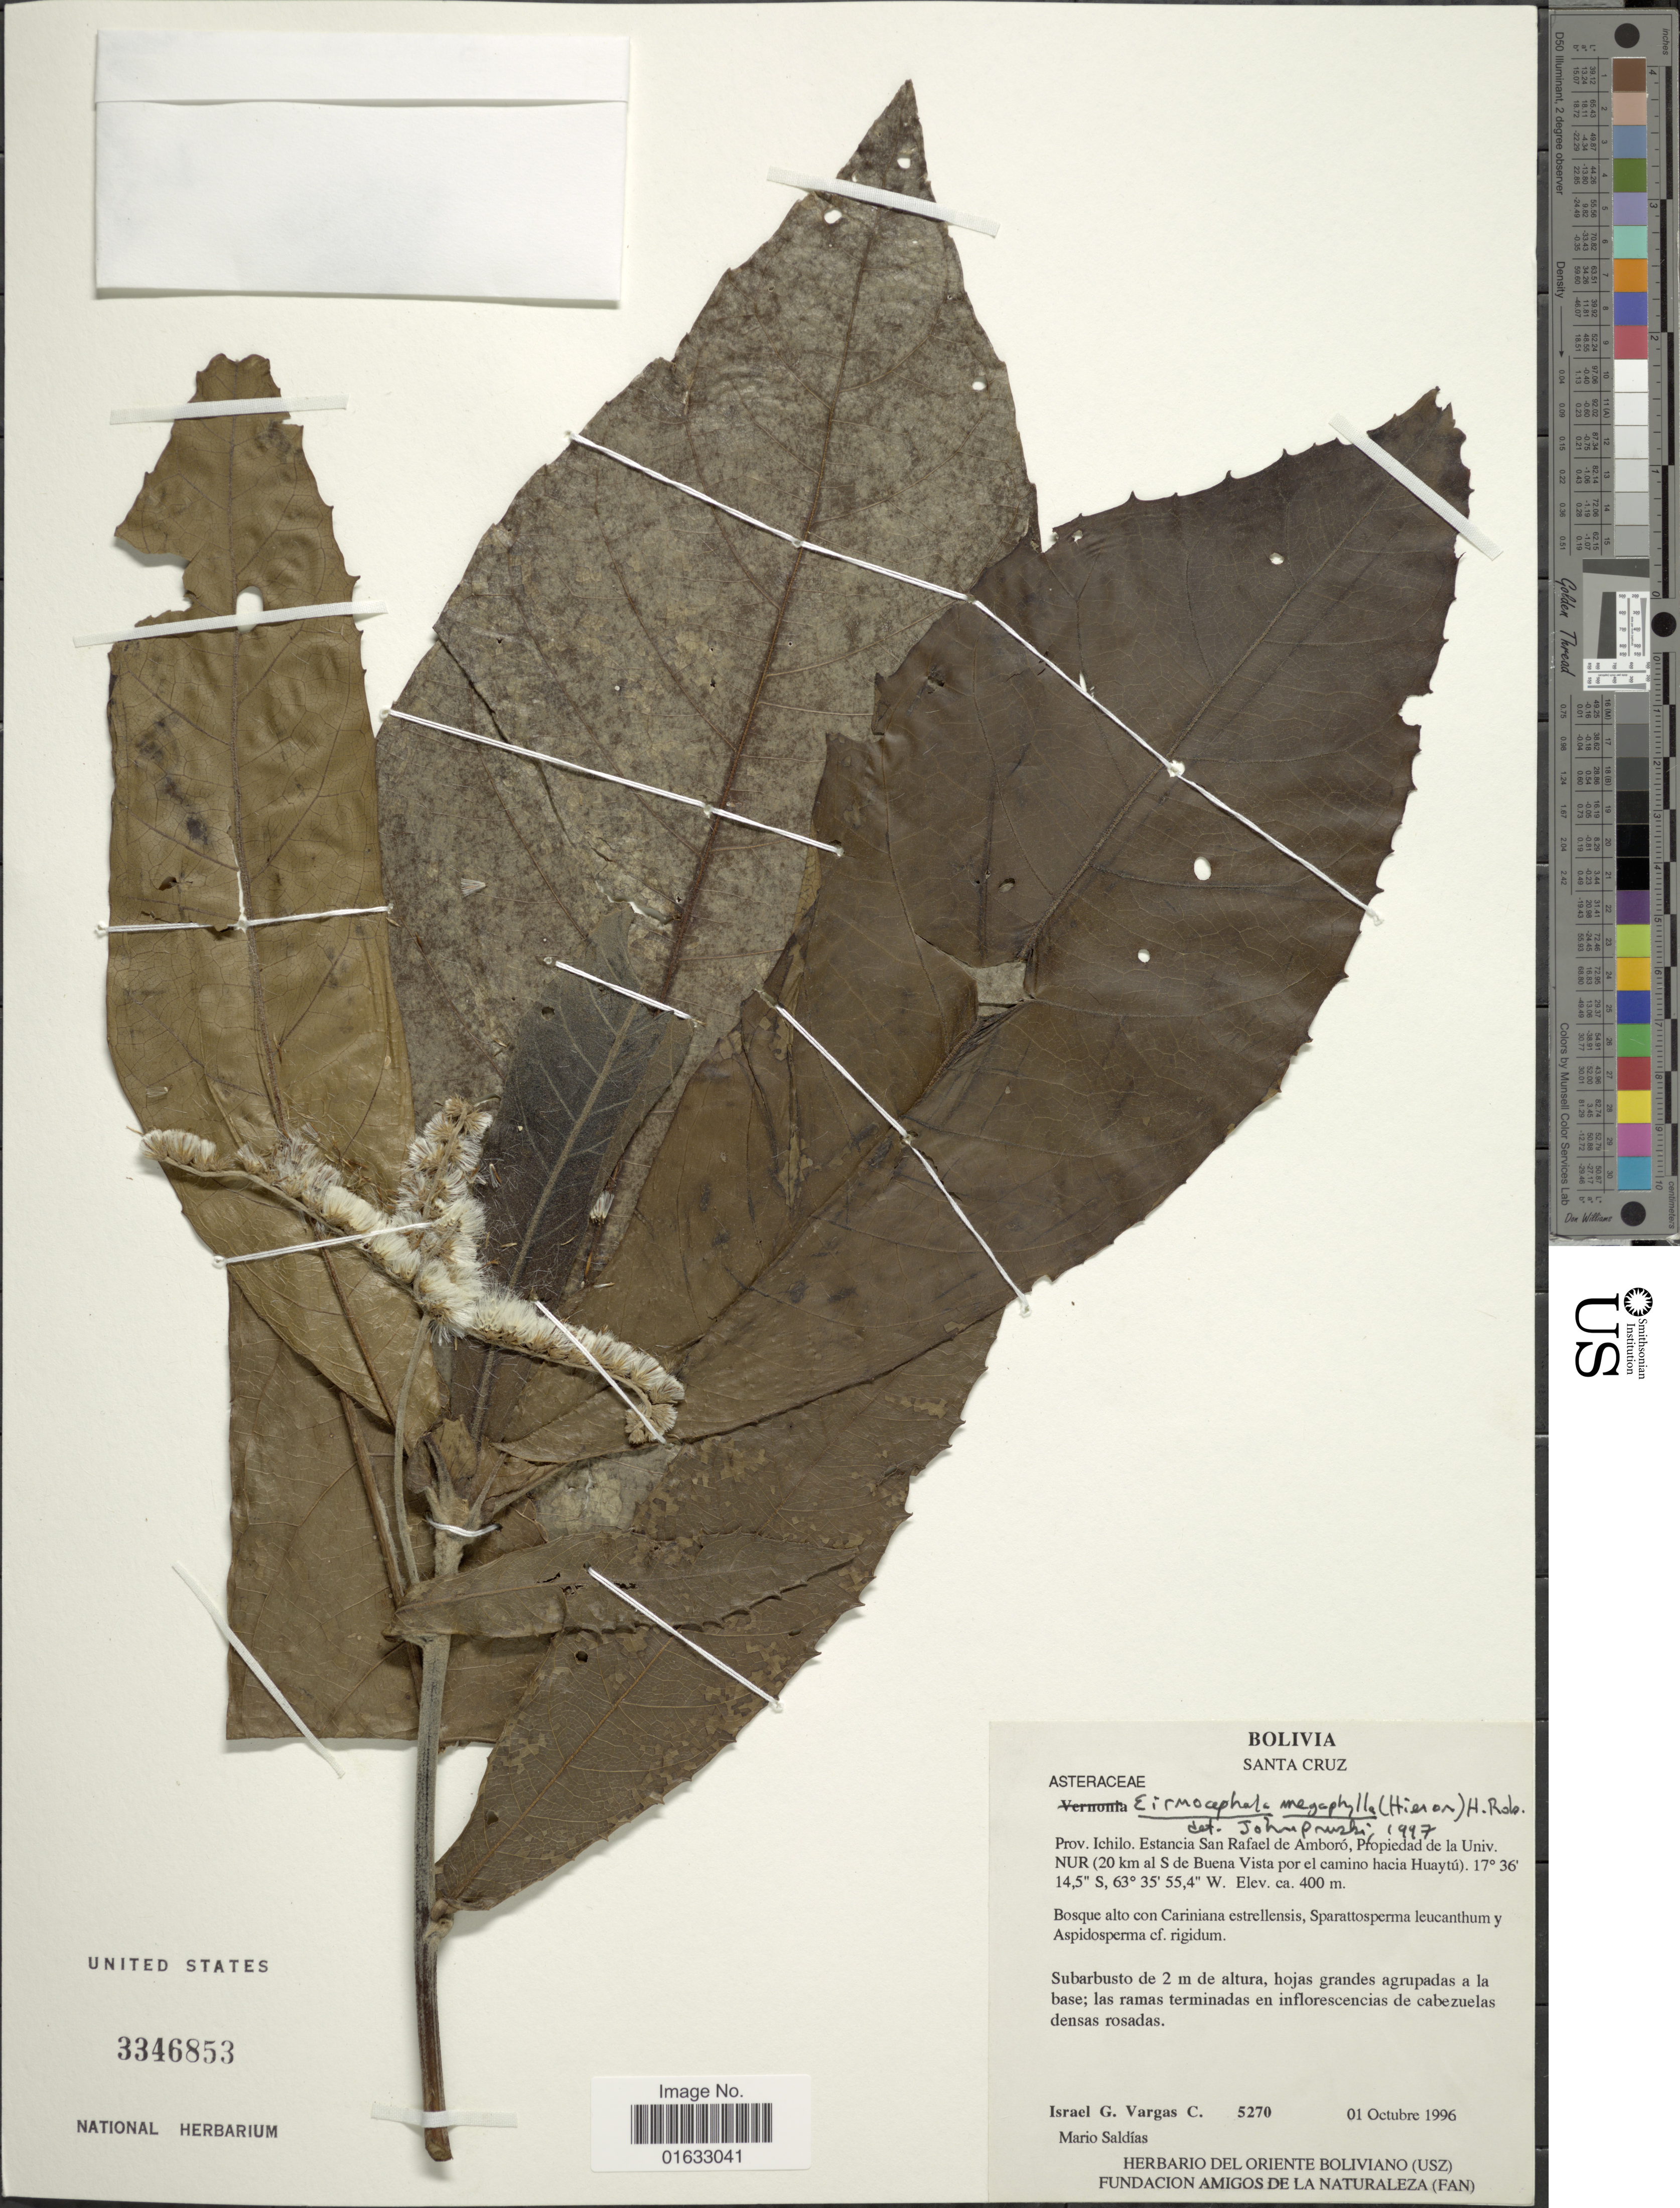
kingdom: Plantae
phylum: Tracheophyta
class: Magnoliopsida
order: Asterales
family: Asteraceae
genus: Eirmocephala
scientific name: Eirmocephala megaphylla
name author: (Hieron.) H. Rob.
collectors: I. Vargas C. & M. Saldias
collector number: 5270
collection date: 1996-10-01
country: Bolivia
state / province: Santa Cruz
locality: Bolivia, Santa Cruz, Prov. Ichilo. Estancia San Rafael de Amboró, Propiedad de la Univ. NUR (20 km al S de Buena Vista por el camino hacia Huyatú).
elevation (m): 400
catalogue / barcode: US 3346853